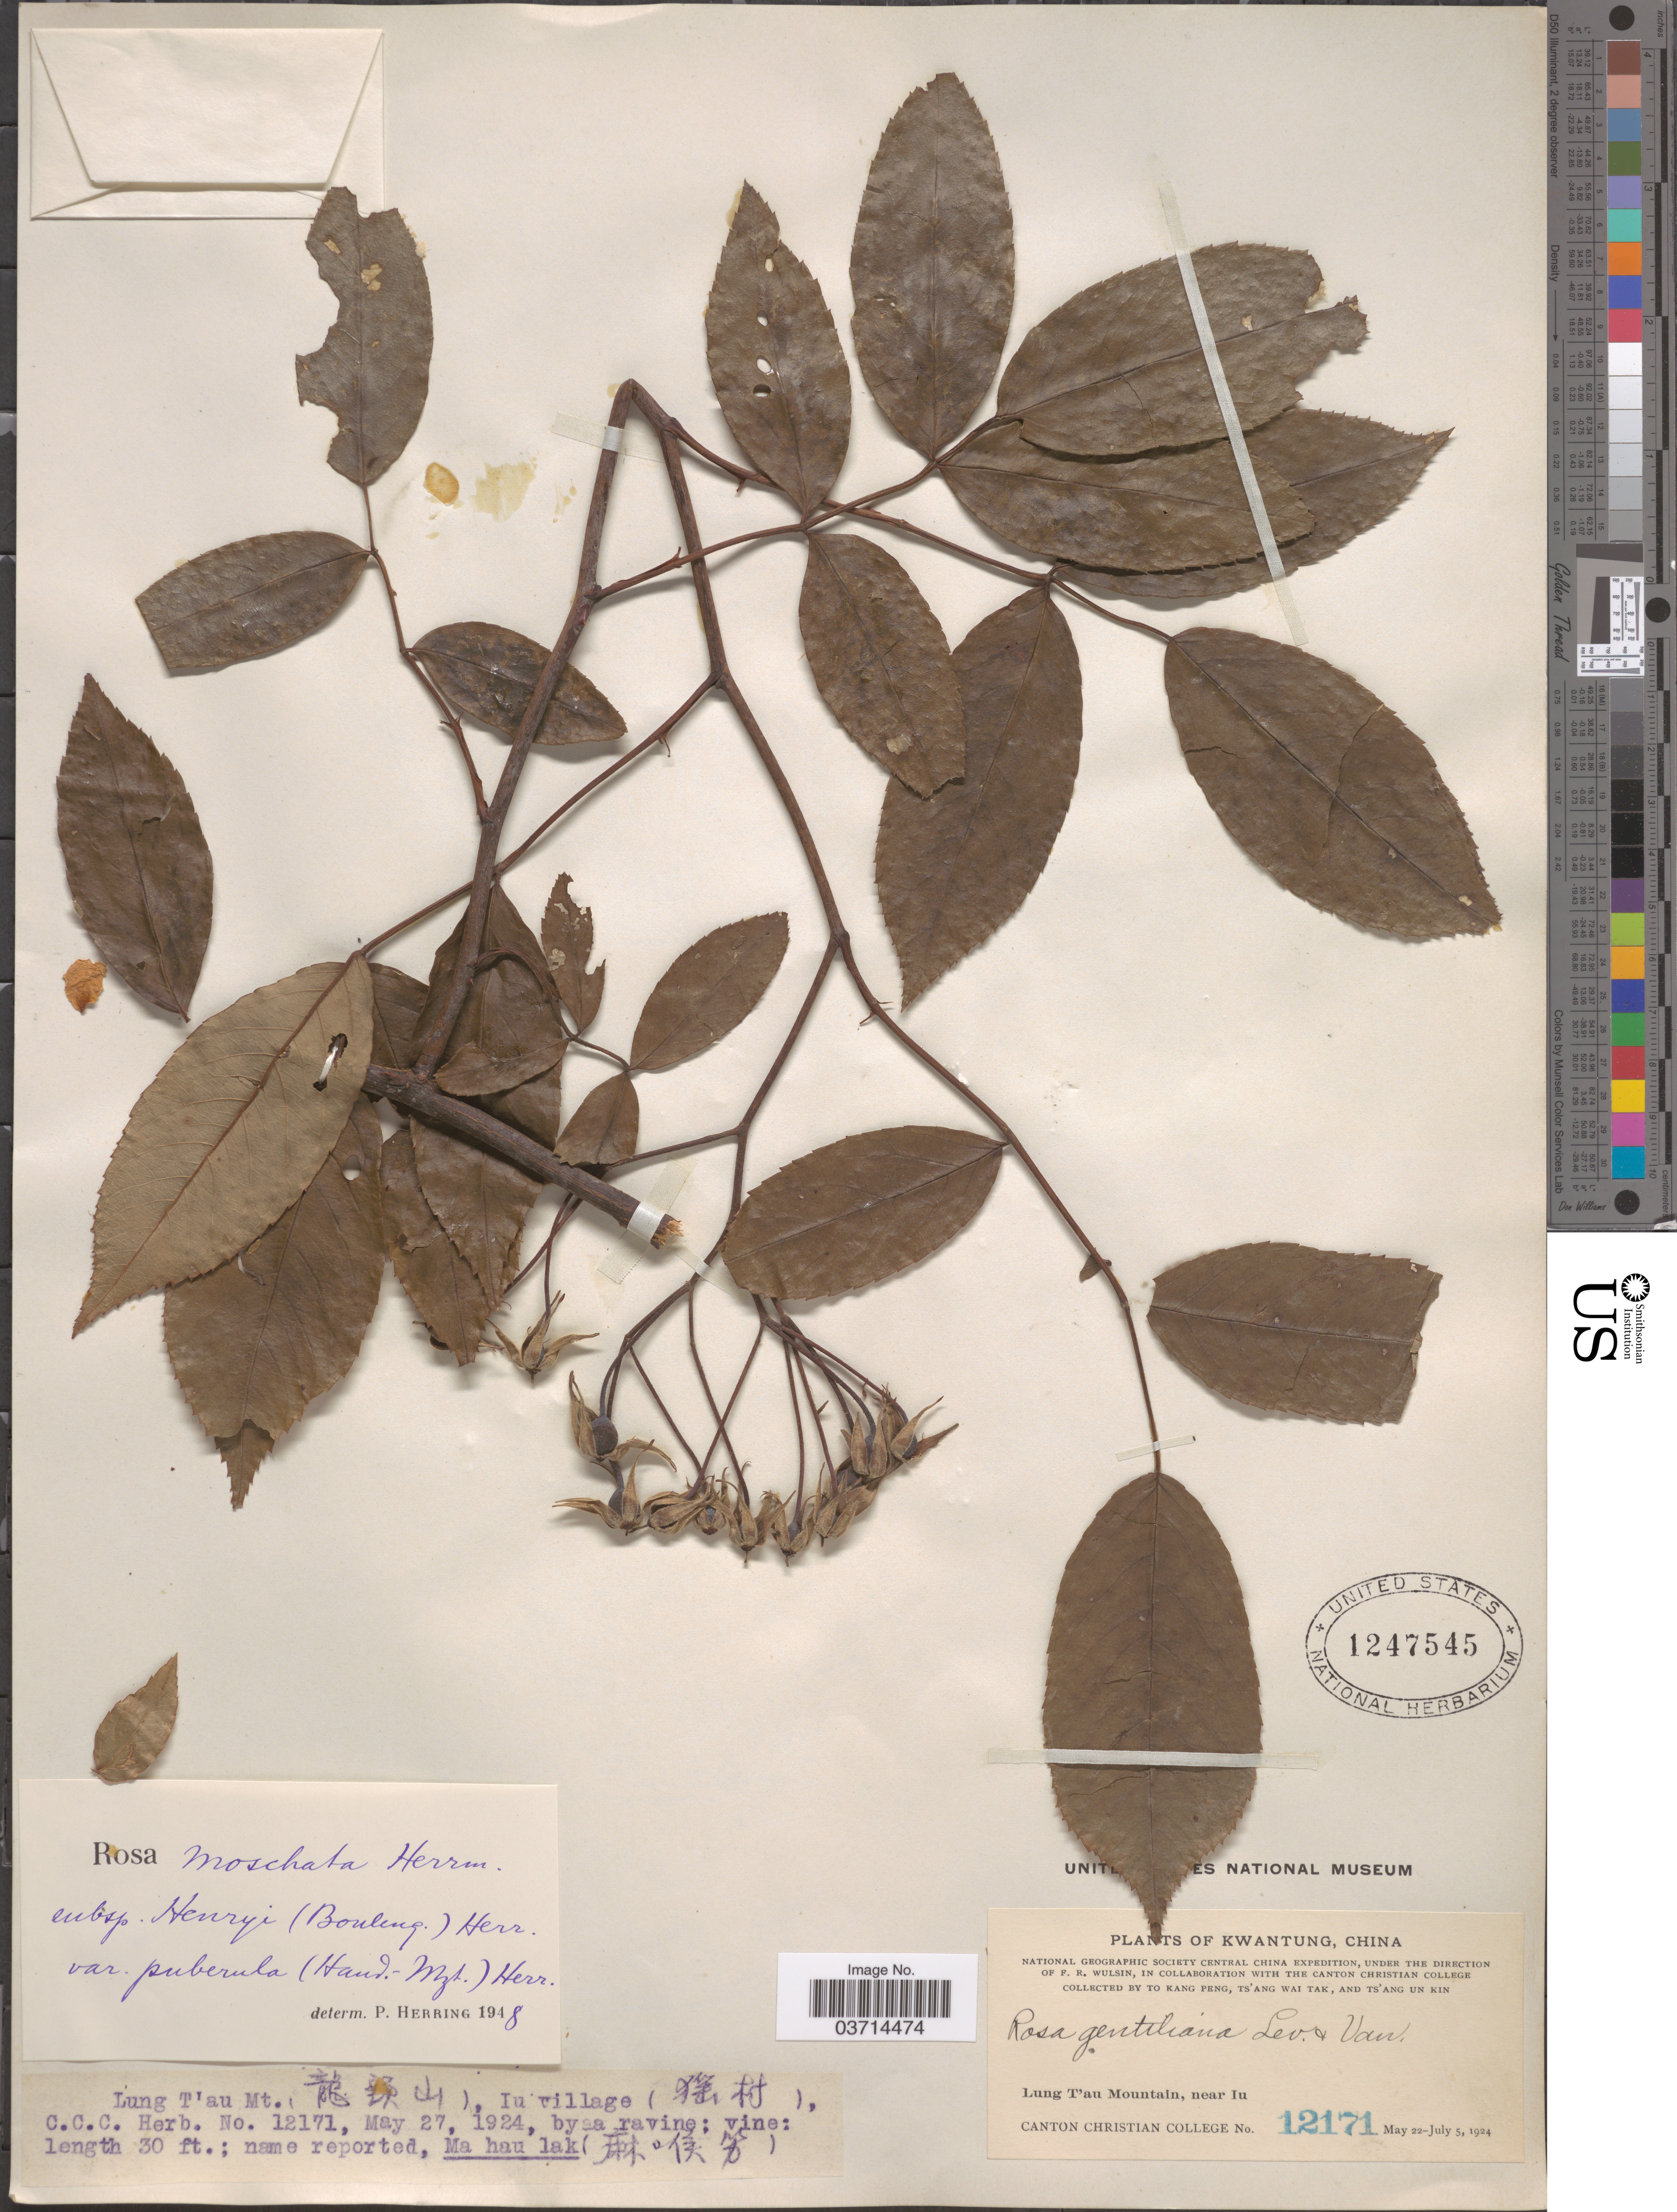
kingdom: Plantae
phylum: Tracheophyta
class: Magnoliopsida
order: Rosales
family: Rosaceae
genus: Rosa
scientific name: Rosa henryi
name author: Boulenger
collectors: T. K. Peng, W. T. Tsang & Ts' Ang Un Kin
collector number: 12171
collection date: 1924-05-27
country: China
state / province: Guangdong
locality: Kwangtung. Lung T'au Mountain, near Iu.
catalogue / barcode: US 1247545